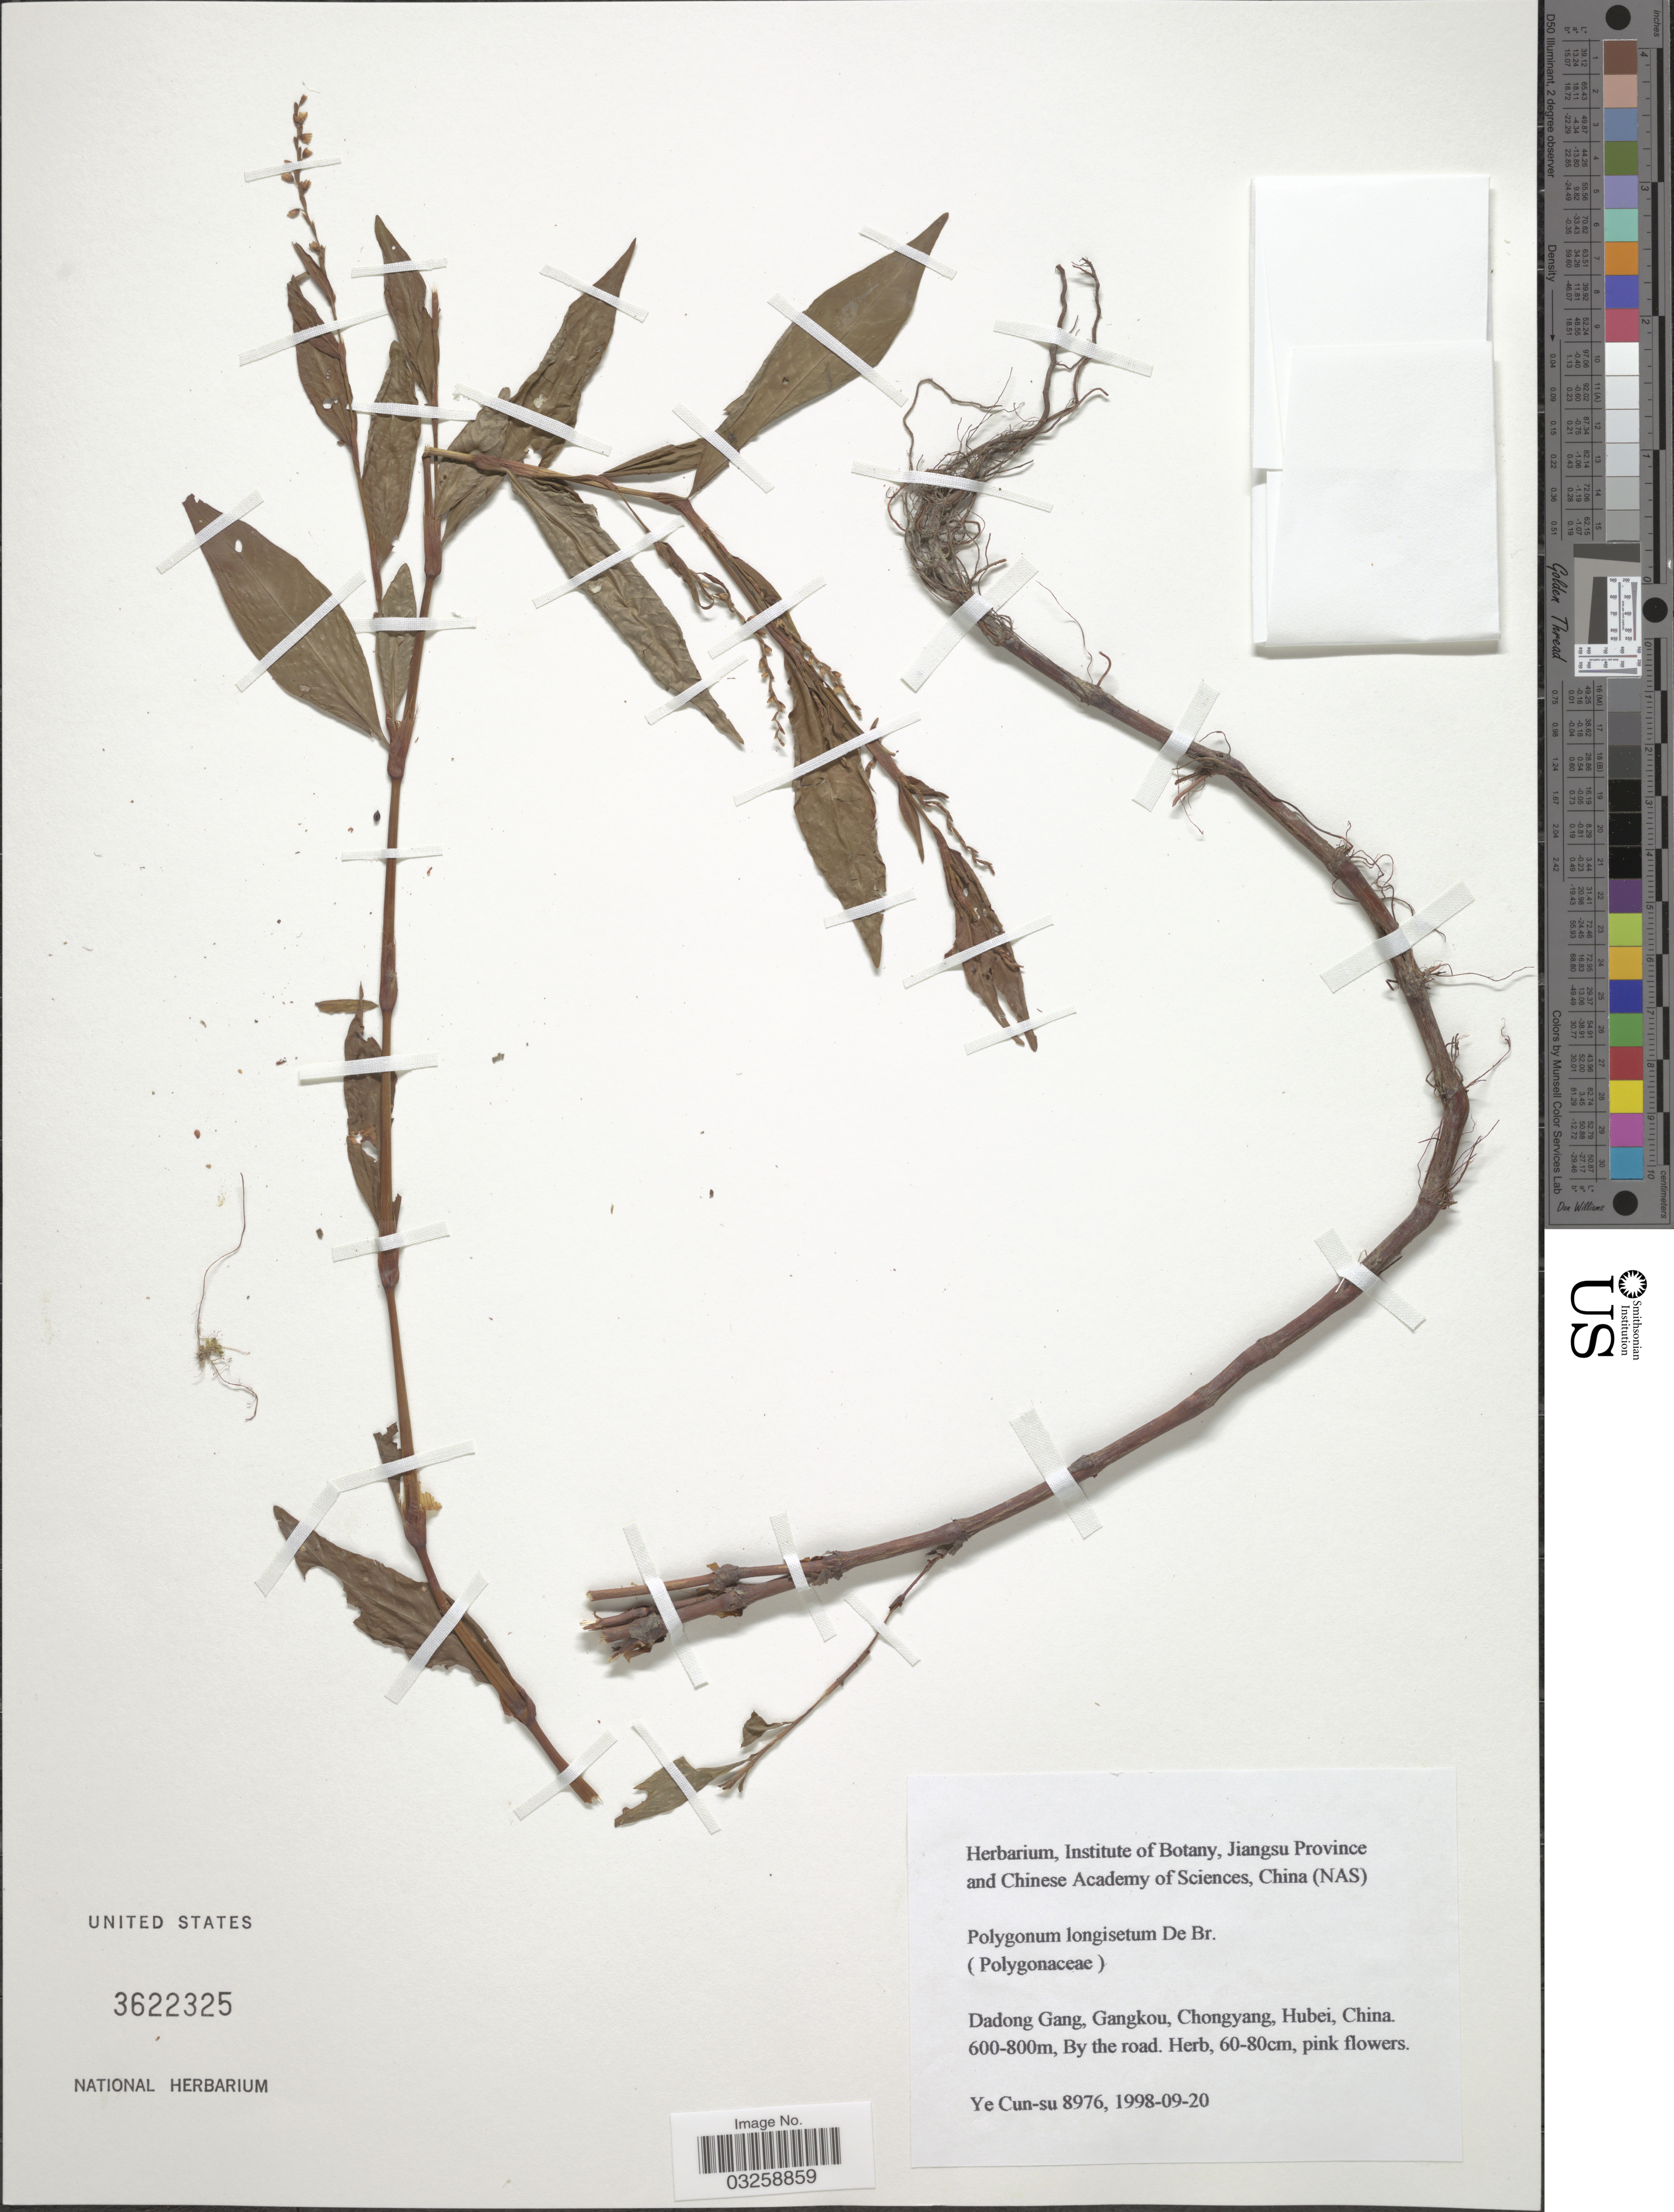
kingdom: Plantae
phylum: Tracheophyta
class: Magnoliopsida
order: Caryophyllales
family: Polygonaceae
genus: Polygonum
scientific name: Polygonum longisetum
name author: Bruijn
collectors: Ye Cun-su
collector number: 8976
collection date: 1998-09-20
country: China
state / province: Hubei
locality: Dadong Gang, Gangkou, Chongyang, Hubei.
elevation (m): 600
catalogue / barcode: US 3622325